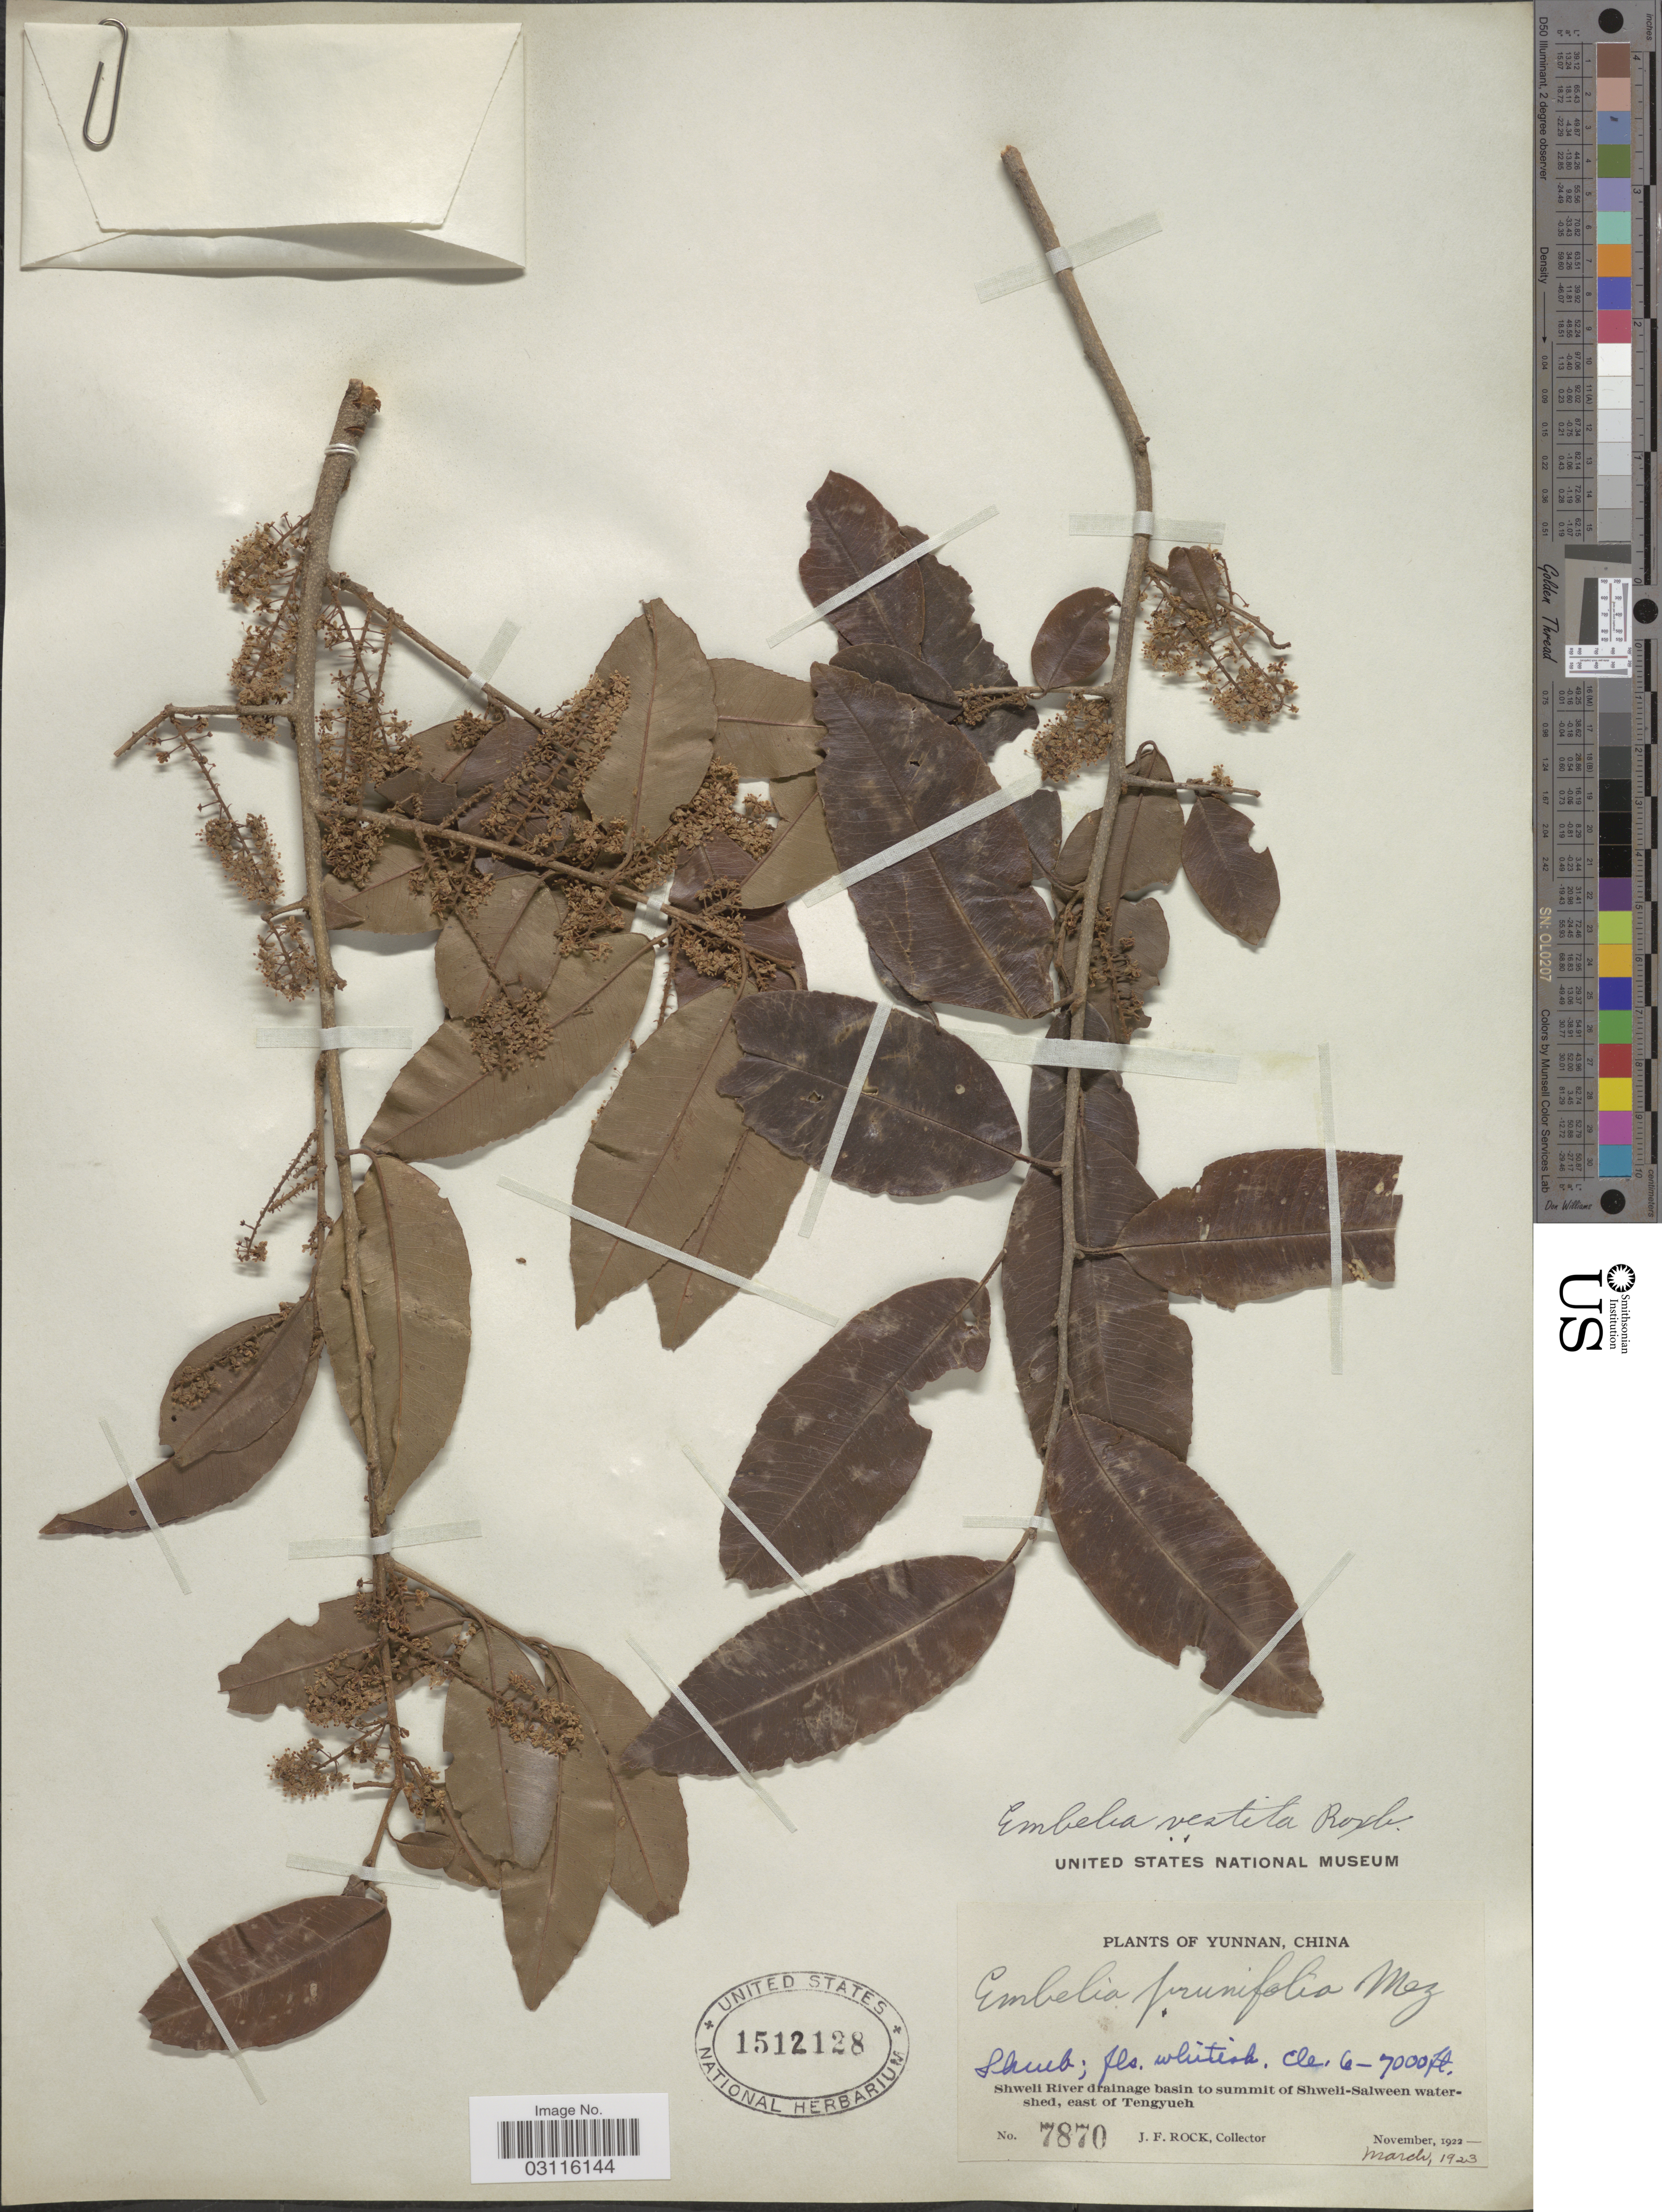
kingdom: Plantae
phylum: Tracheophyta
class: Magnoliopsida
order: Ericales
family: Primulaceae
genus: Embelia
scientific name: Embelia vestita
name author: Roxb.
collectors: J. Rock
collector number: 7870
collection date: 1922-11/1923-03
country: China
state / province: Yunnan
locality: Shweli River drainage basin to summit of Shweli-Salween watershed, east of Tengyueh.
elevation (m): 1829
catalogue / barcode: US 1512128